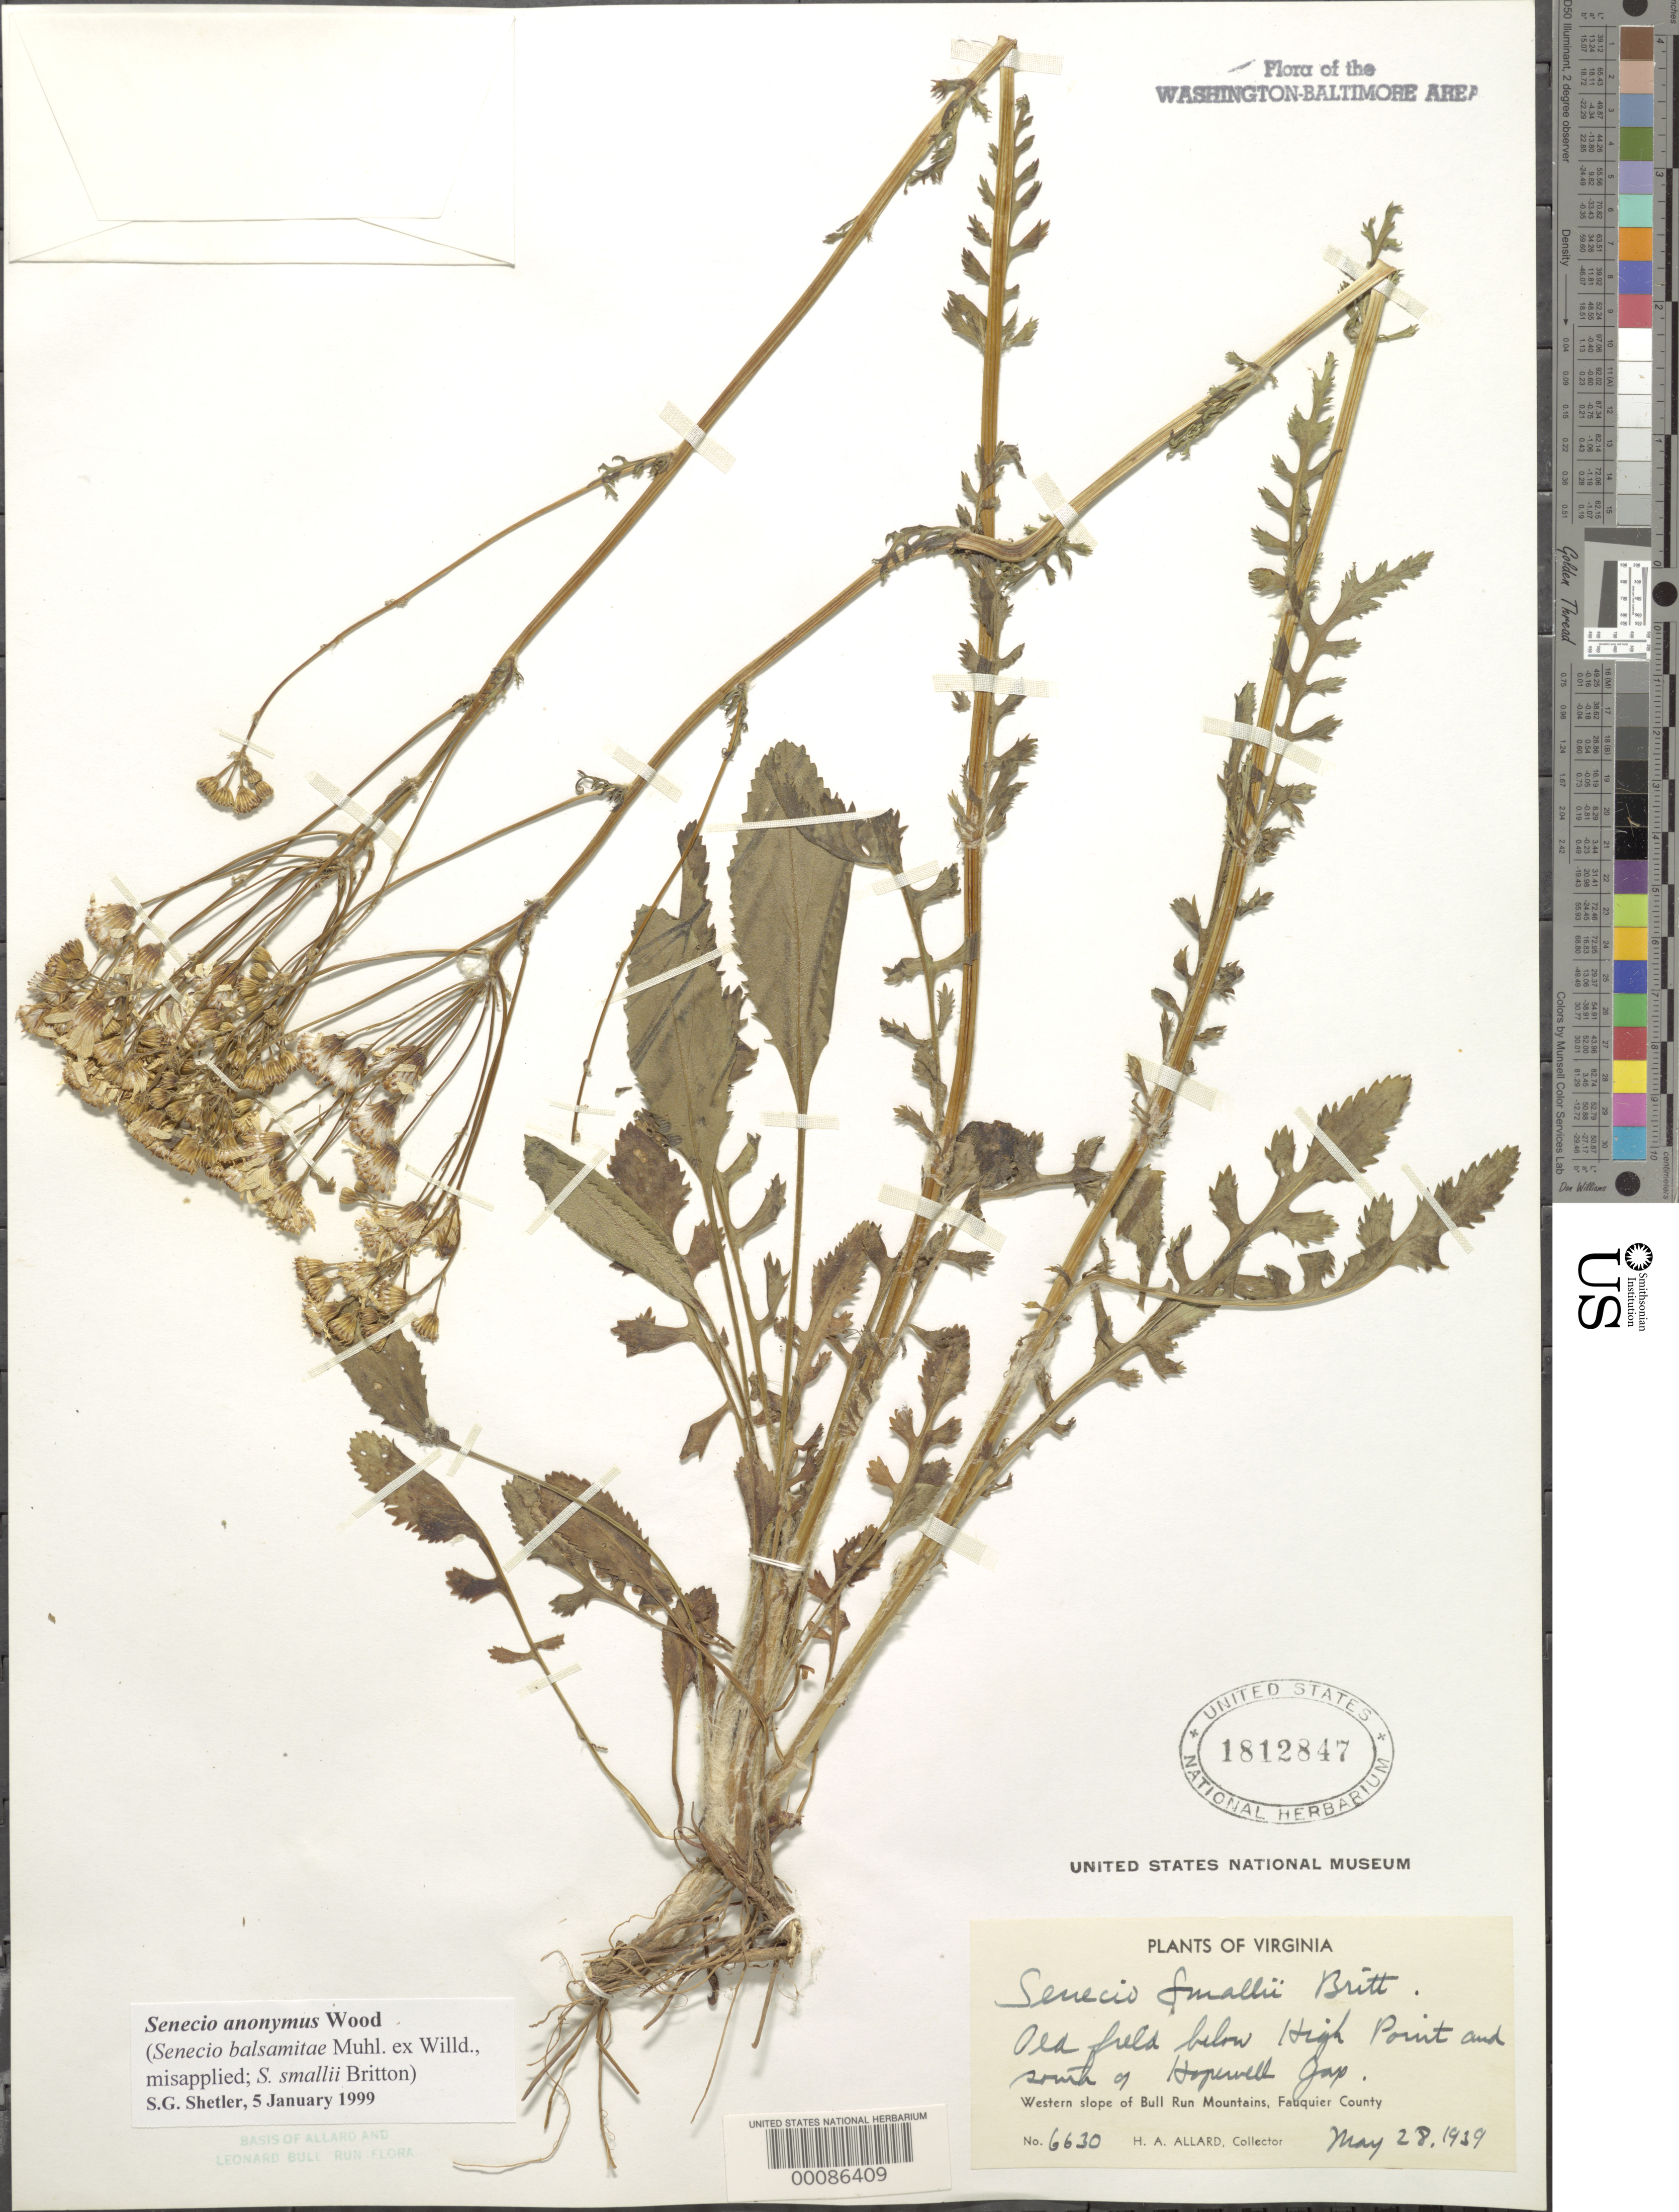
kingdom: Plantae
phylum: Tracheophyta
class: Magnoliopsida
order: Asterales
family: Asteraceae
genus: Packera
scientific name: Packera anonyma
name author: (Alph. Wood) W.A. Weber & Á. Löve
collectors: H. A. Allard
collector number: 6630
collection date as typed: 28 May 1939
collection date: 1939-05-28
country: United States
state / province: Virginia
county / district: Fauquier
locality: Below High Point south of Hopewell Gap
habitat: Old field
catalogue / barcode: US 1812847